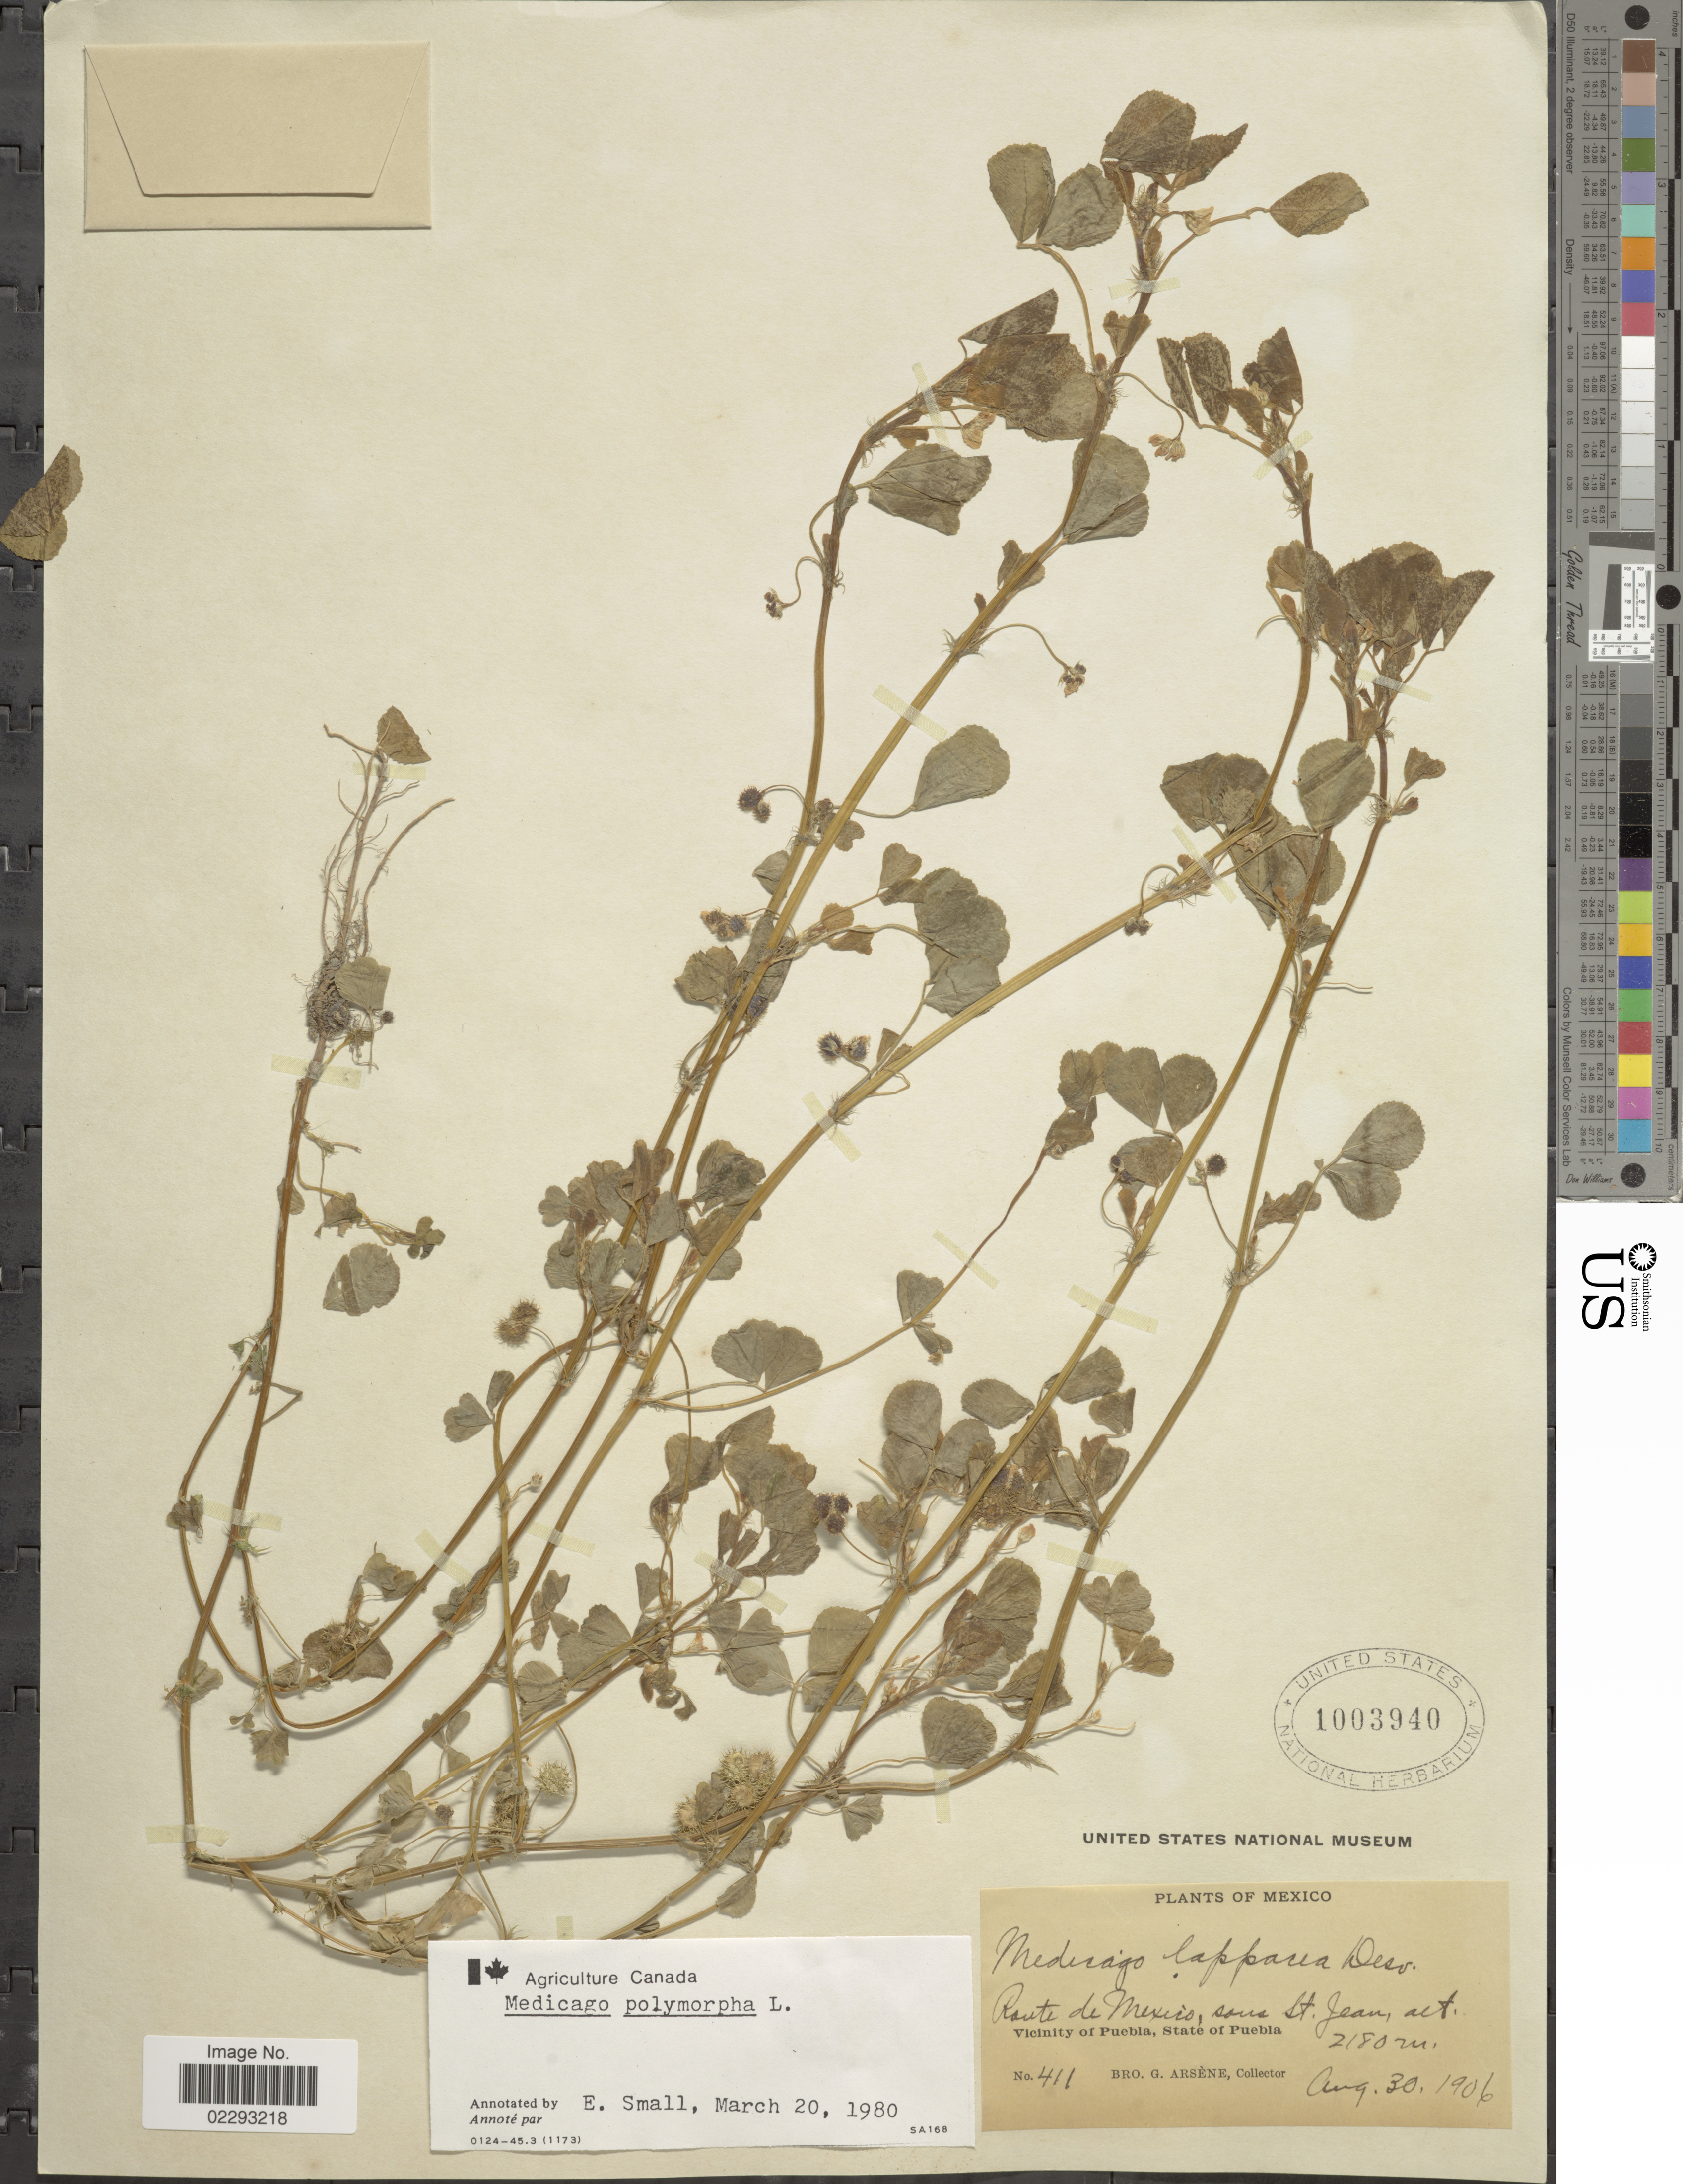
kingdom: Plantae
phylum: Tracheophyta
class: Magnoliopsida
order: Fabales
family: Fabaceae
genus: Medicago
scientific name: Medicago polymorpha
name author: L.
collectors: Bro. G. Arsène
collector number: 411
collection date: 1906-08-30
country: Mexico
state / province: Puebla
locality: Route de Mexico, sous St. Jean [Mexico Road, under St. Jean] - Vicinity of Puebla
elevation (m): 2180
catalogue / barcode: US 1003940